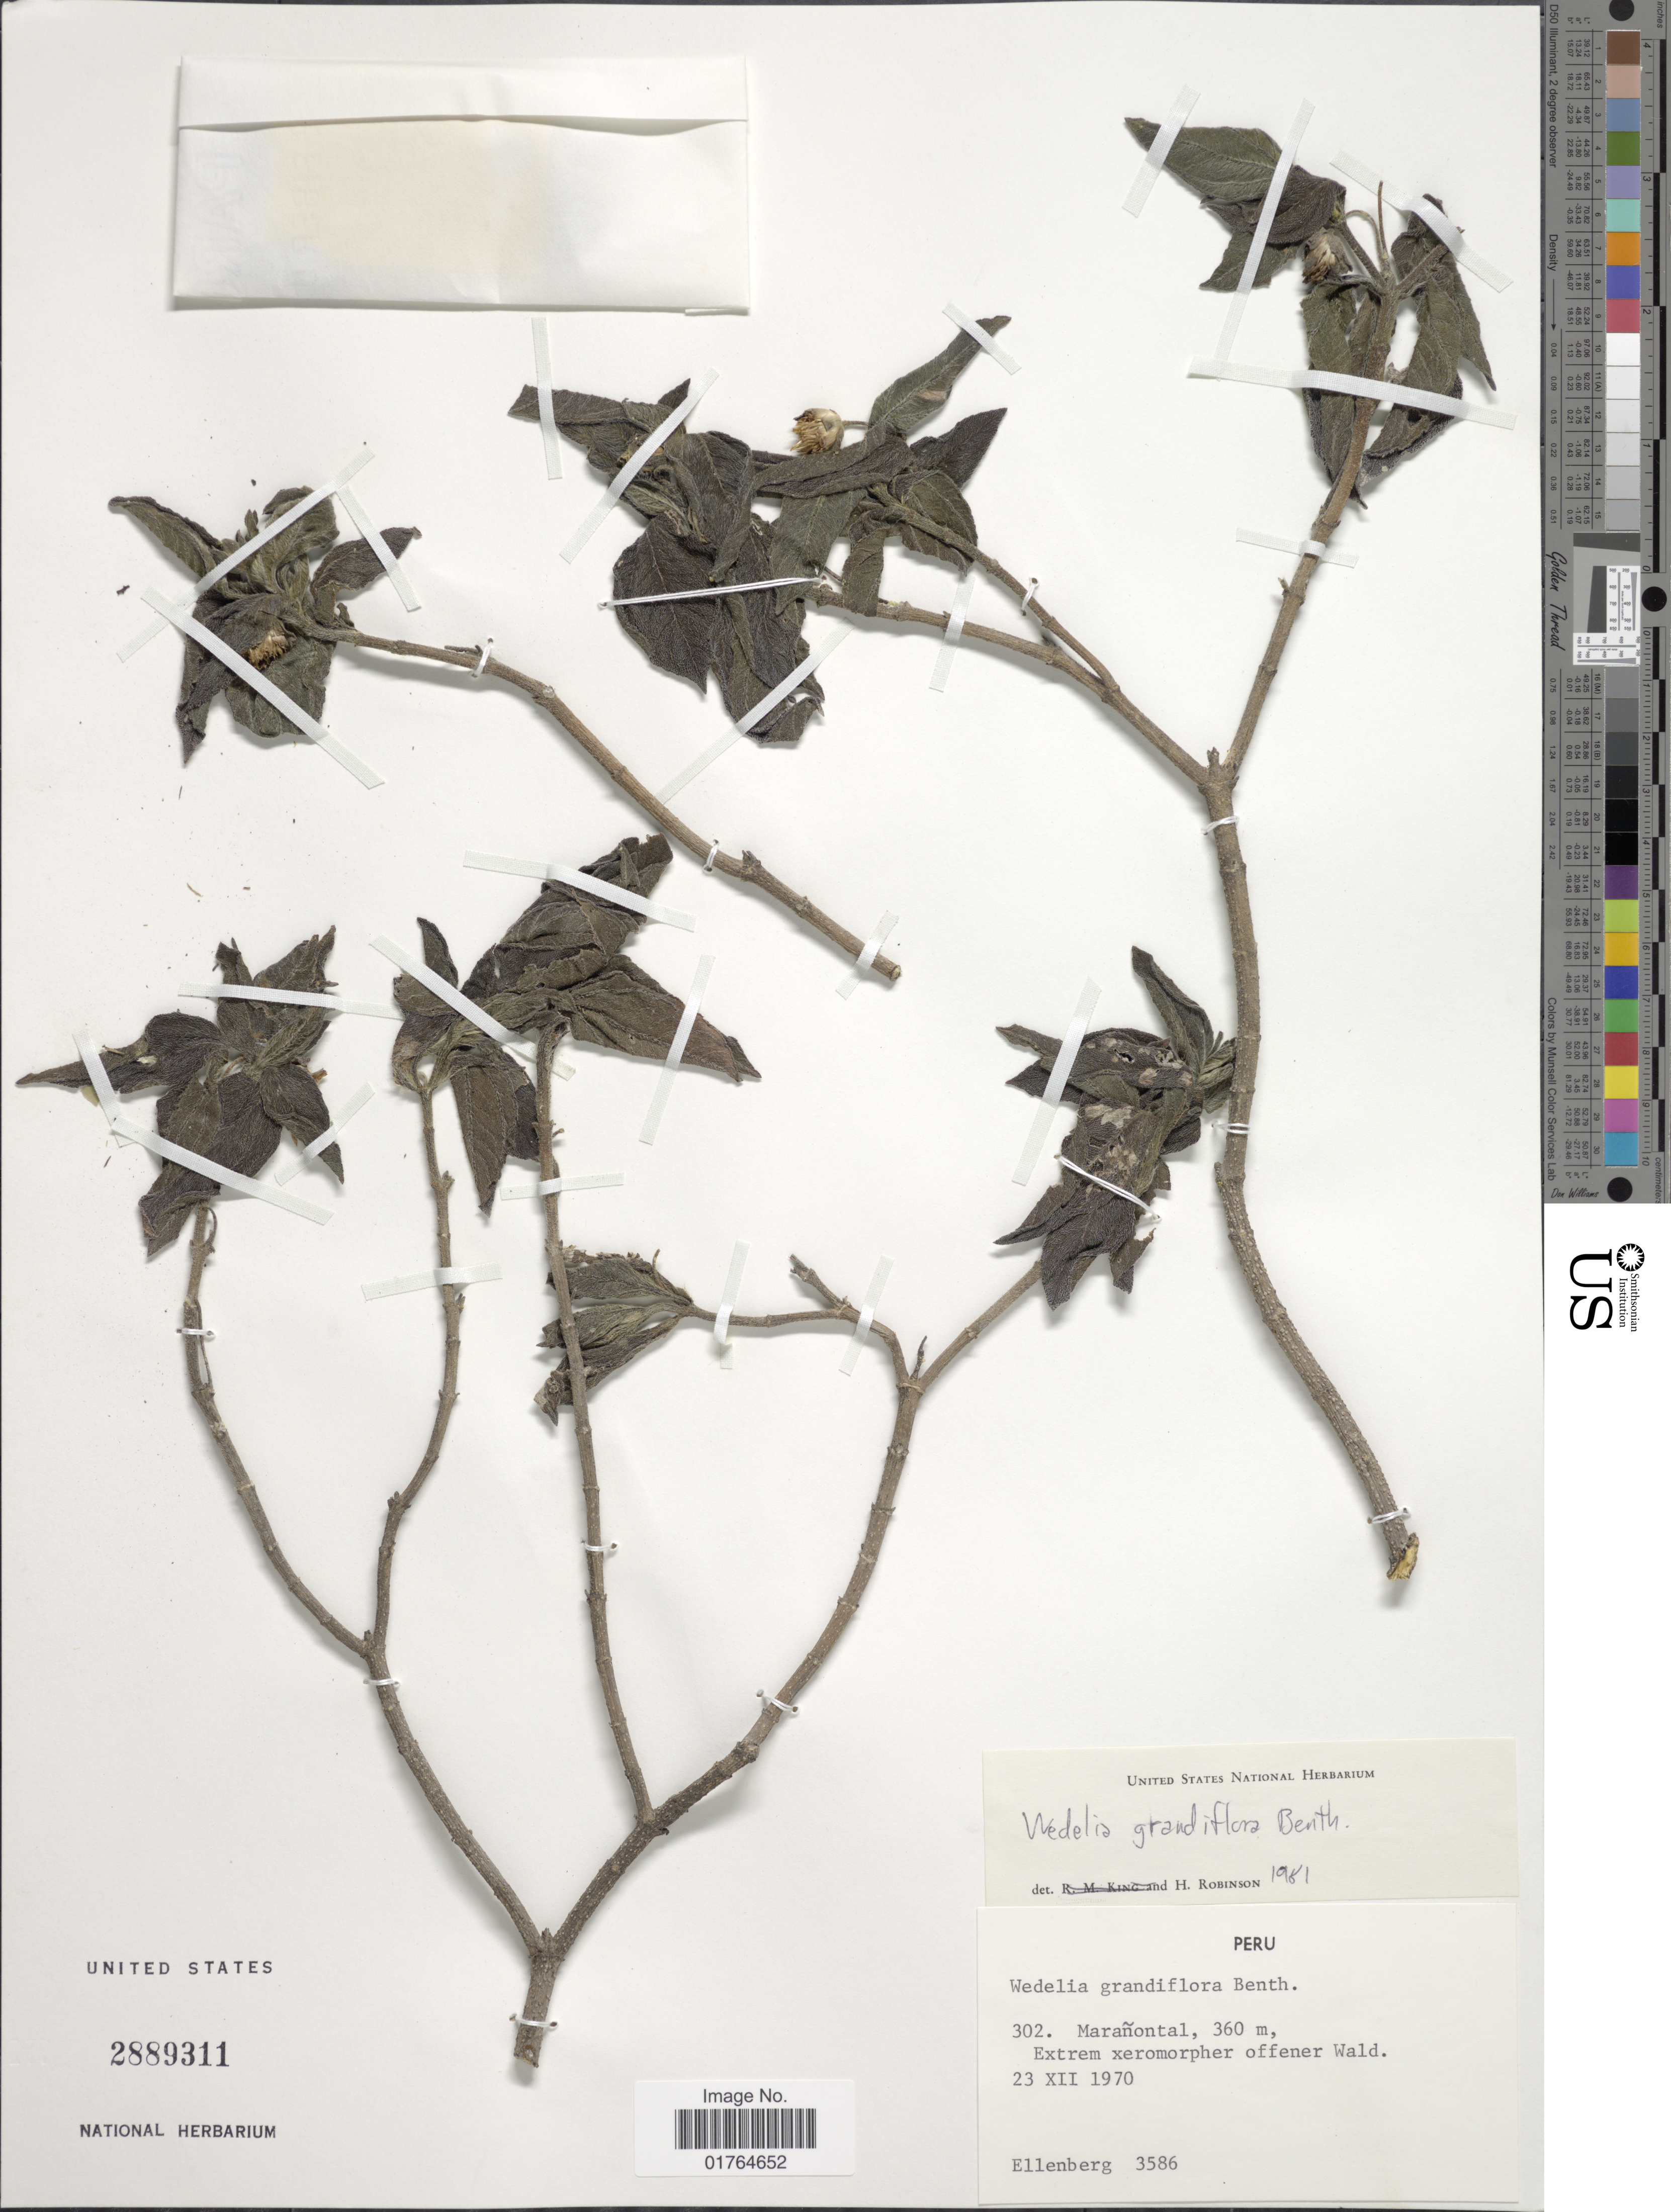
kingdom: Plantae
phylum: Tracheophyta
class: Magnoliopsida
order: Asterales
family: Asteraceae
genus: Wedelia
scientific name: Wedelia latifolia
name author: DC.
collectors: H. Ellenberg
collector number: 3586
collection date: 1970-12-23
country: Peru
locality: Maranontal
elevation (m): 360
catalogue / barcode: US 2889311